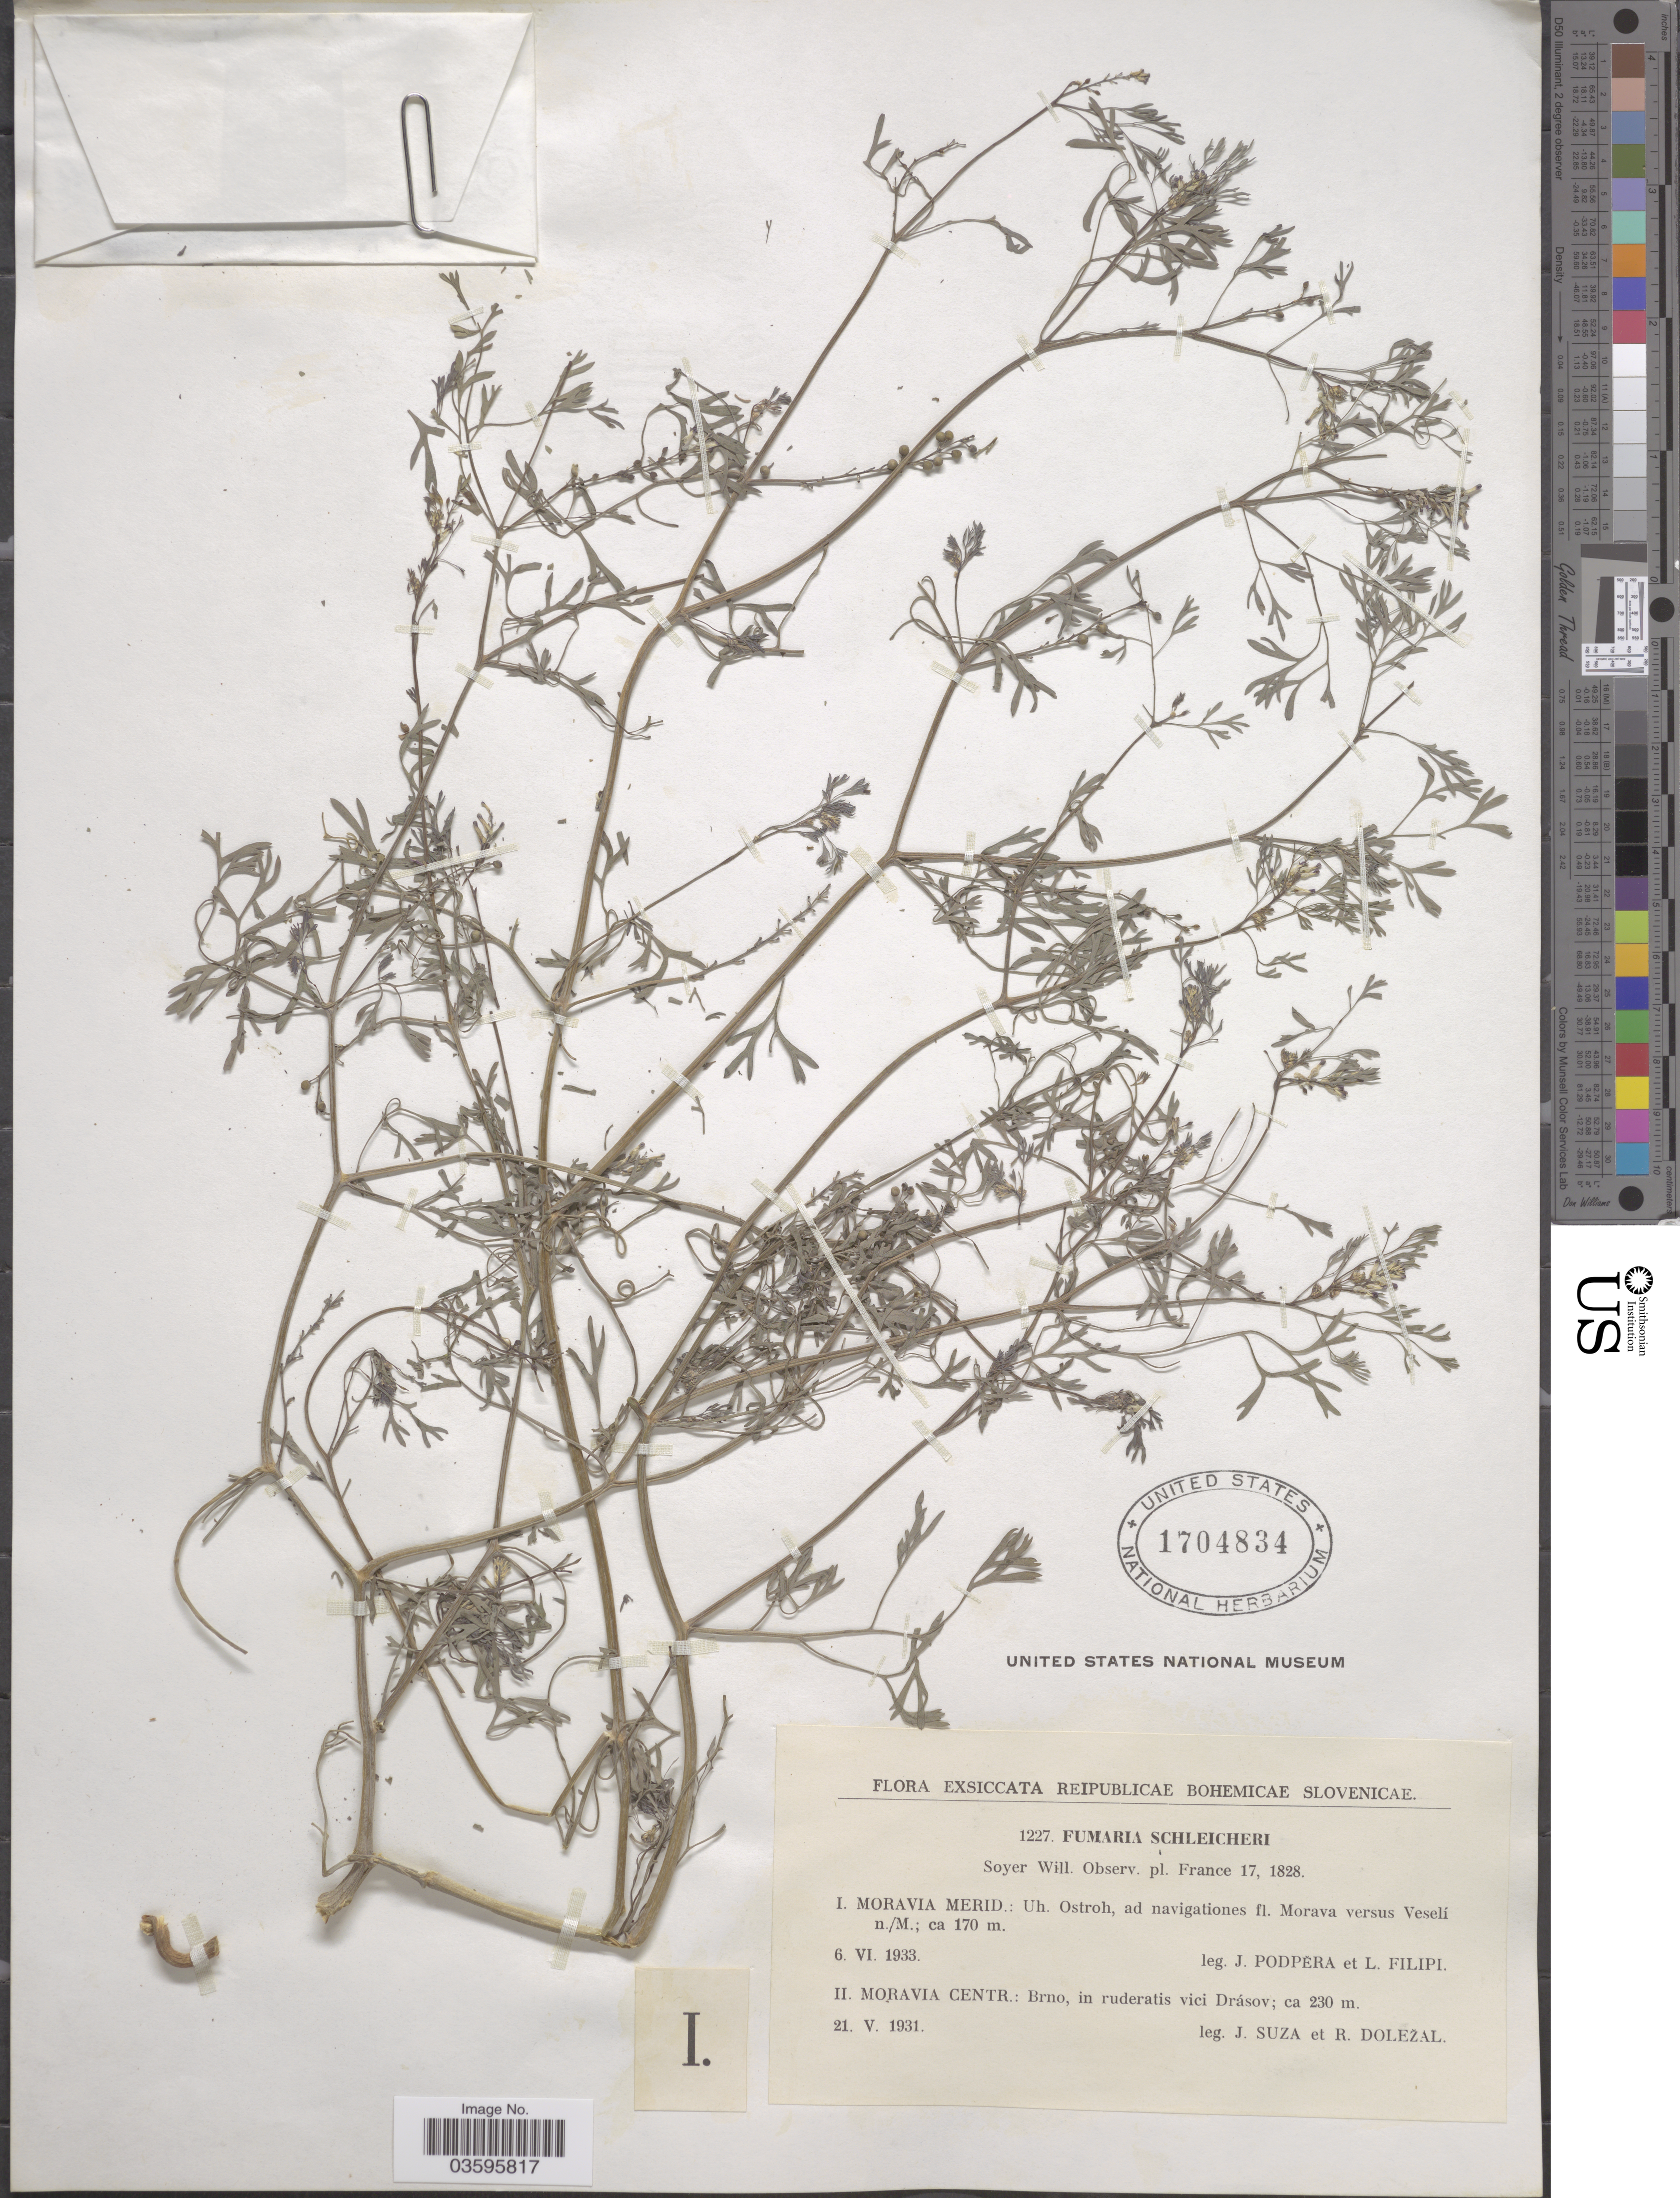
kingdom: Plantae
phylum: Tracheophyta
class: Magnoliopsida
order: Ranunculales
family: Papaveraceae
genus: Fumaria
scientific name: Fumaria schleicheri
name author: Soy.-Willem.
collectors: J. Podpera & L. Filipi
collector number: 1227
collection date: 1933-06-06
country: Czechia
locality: Reipublicae Bohemicae Slovenicae. Moravia Merid.: Uh. Ostroh, ad navigationes fl. Morava versus Veselí.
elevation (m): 170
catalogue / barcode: US 1704834